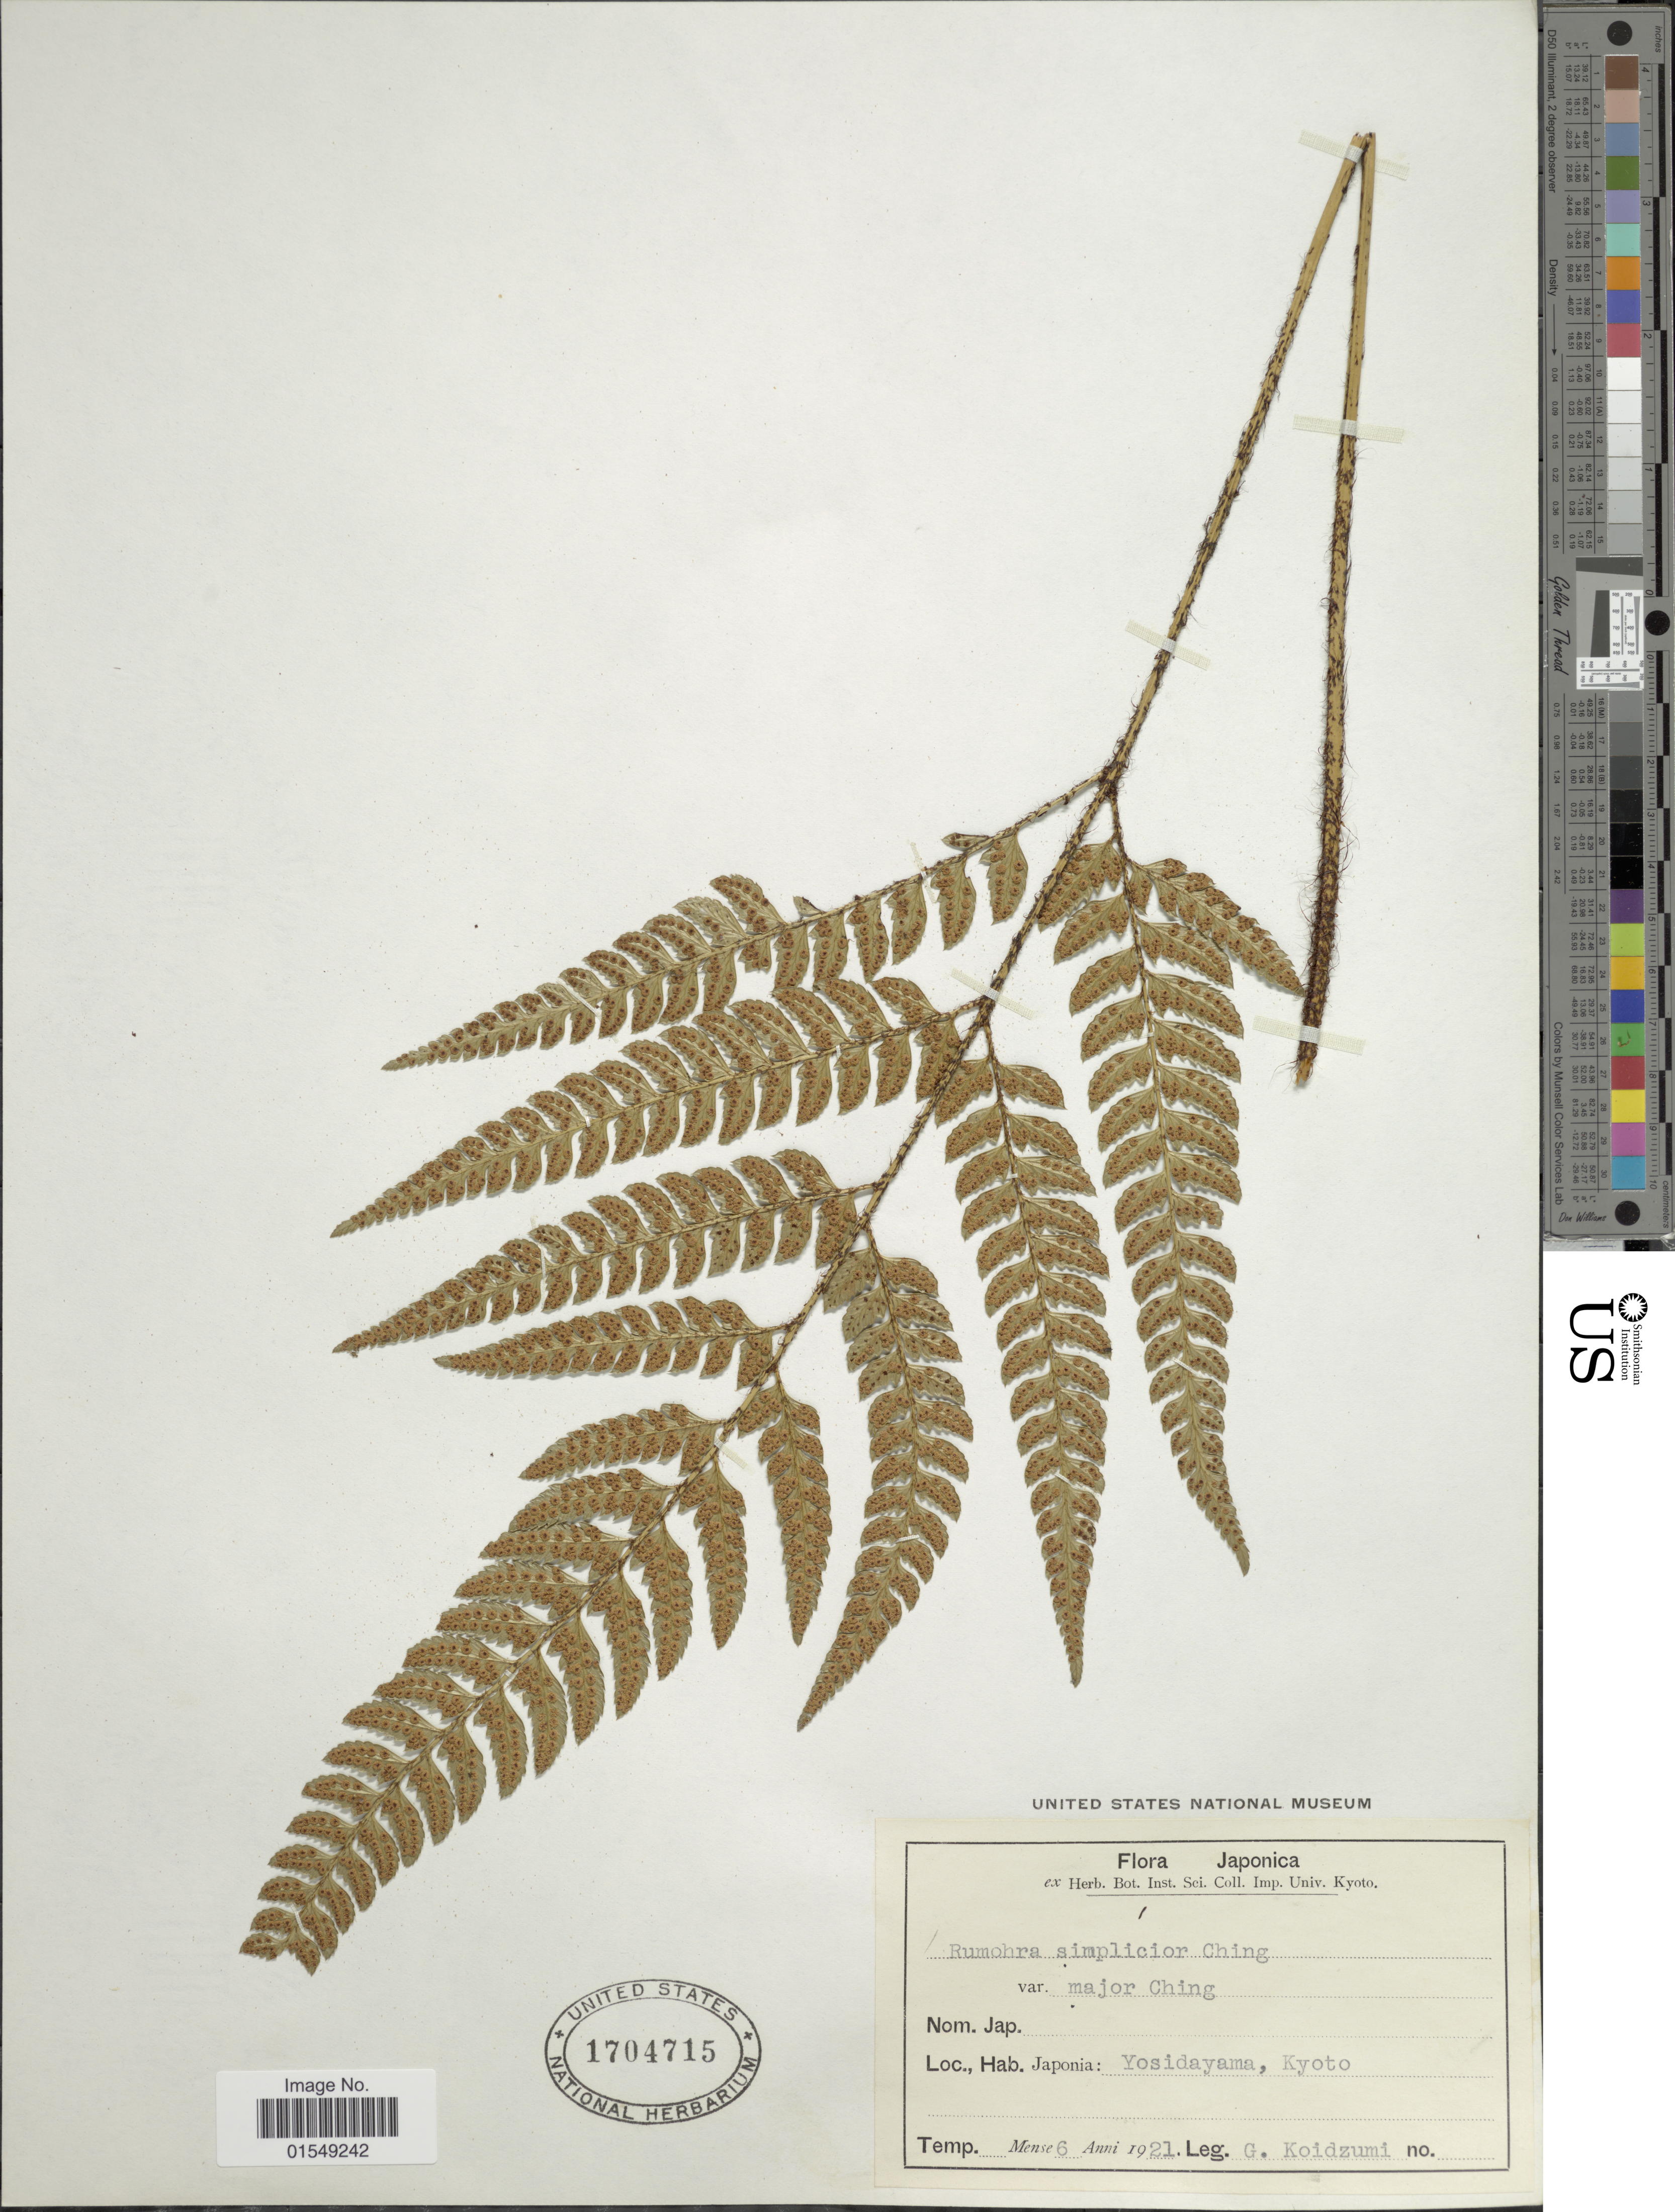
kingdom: Plantae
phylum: Tracheophyta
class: Polypodiopsida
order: Polypodiales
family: Dryopteridaceae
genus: Arachniodes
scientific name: Arachniodes simplicior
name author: (Makino) Ohwi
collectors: G. Koidzumi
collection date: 1921-06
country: Japan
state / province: Kyoto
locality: Japonica, Japonia: Yosidayama, Kyoto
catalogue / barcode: US 1704715